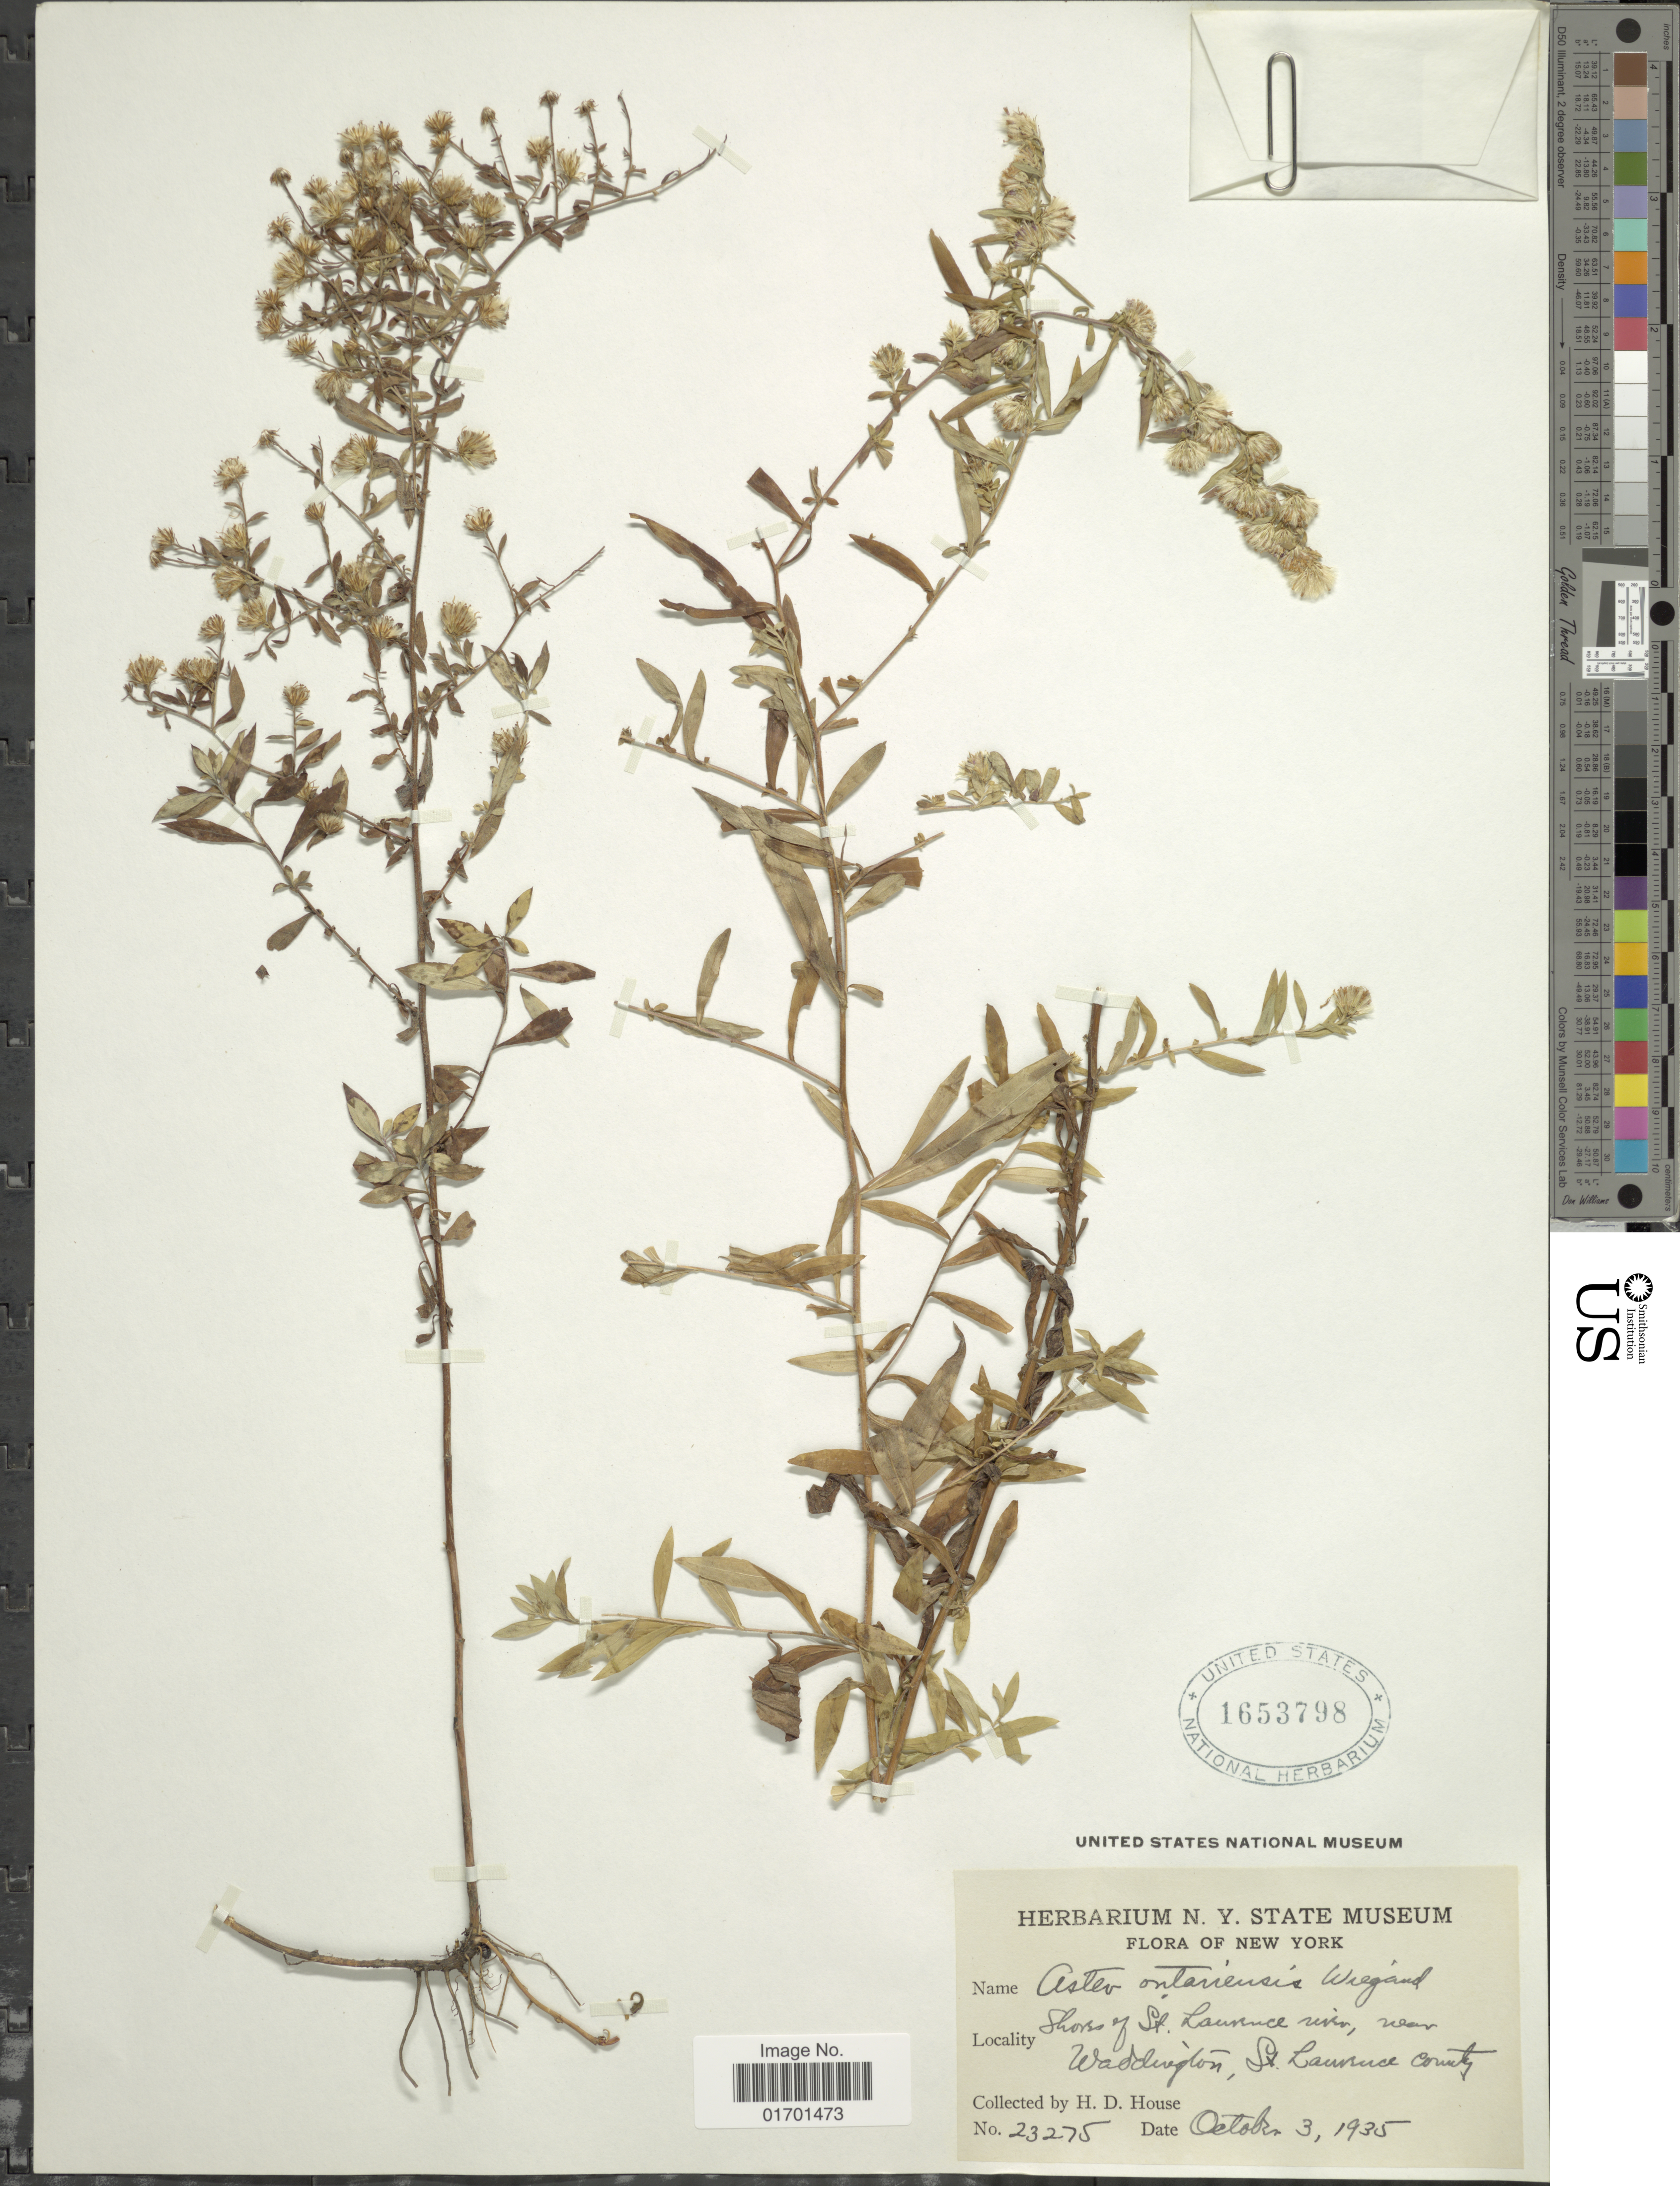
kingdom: Plantae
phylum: Tracheophyta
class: Magnoliopsida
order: Asterales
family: Asteraceae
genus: Symphyotrichum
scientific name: Symphyotrichum ontarionis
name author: (Wiegand) G.L. Nesom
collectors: H. D. House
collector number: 23275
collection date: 1935-10-03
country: United States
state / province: New York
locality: Shore of St. Lawrence river, near Waddington, St. Lawrence County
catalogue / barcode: US 1653798